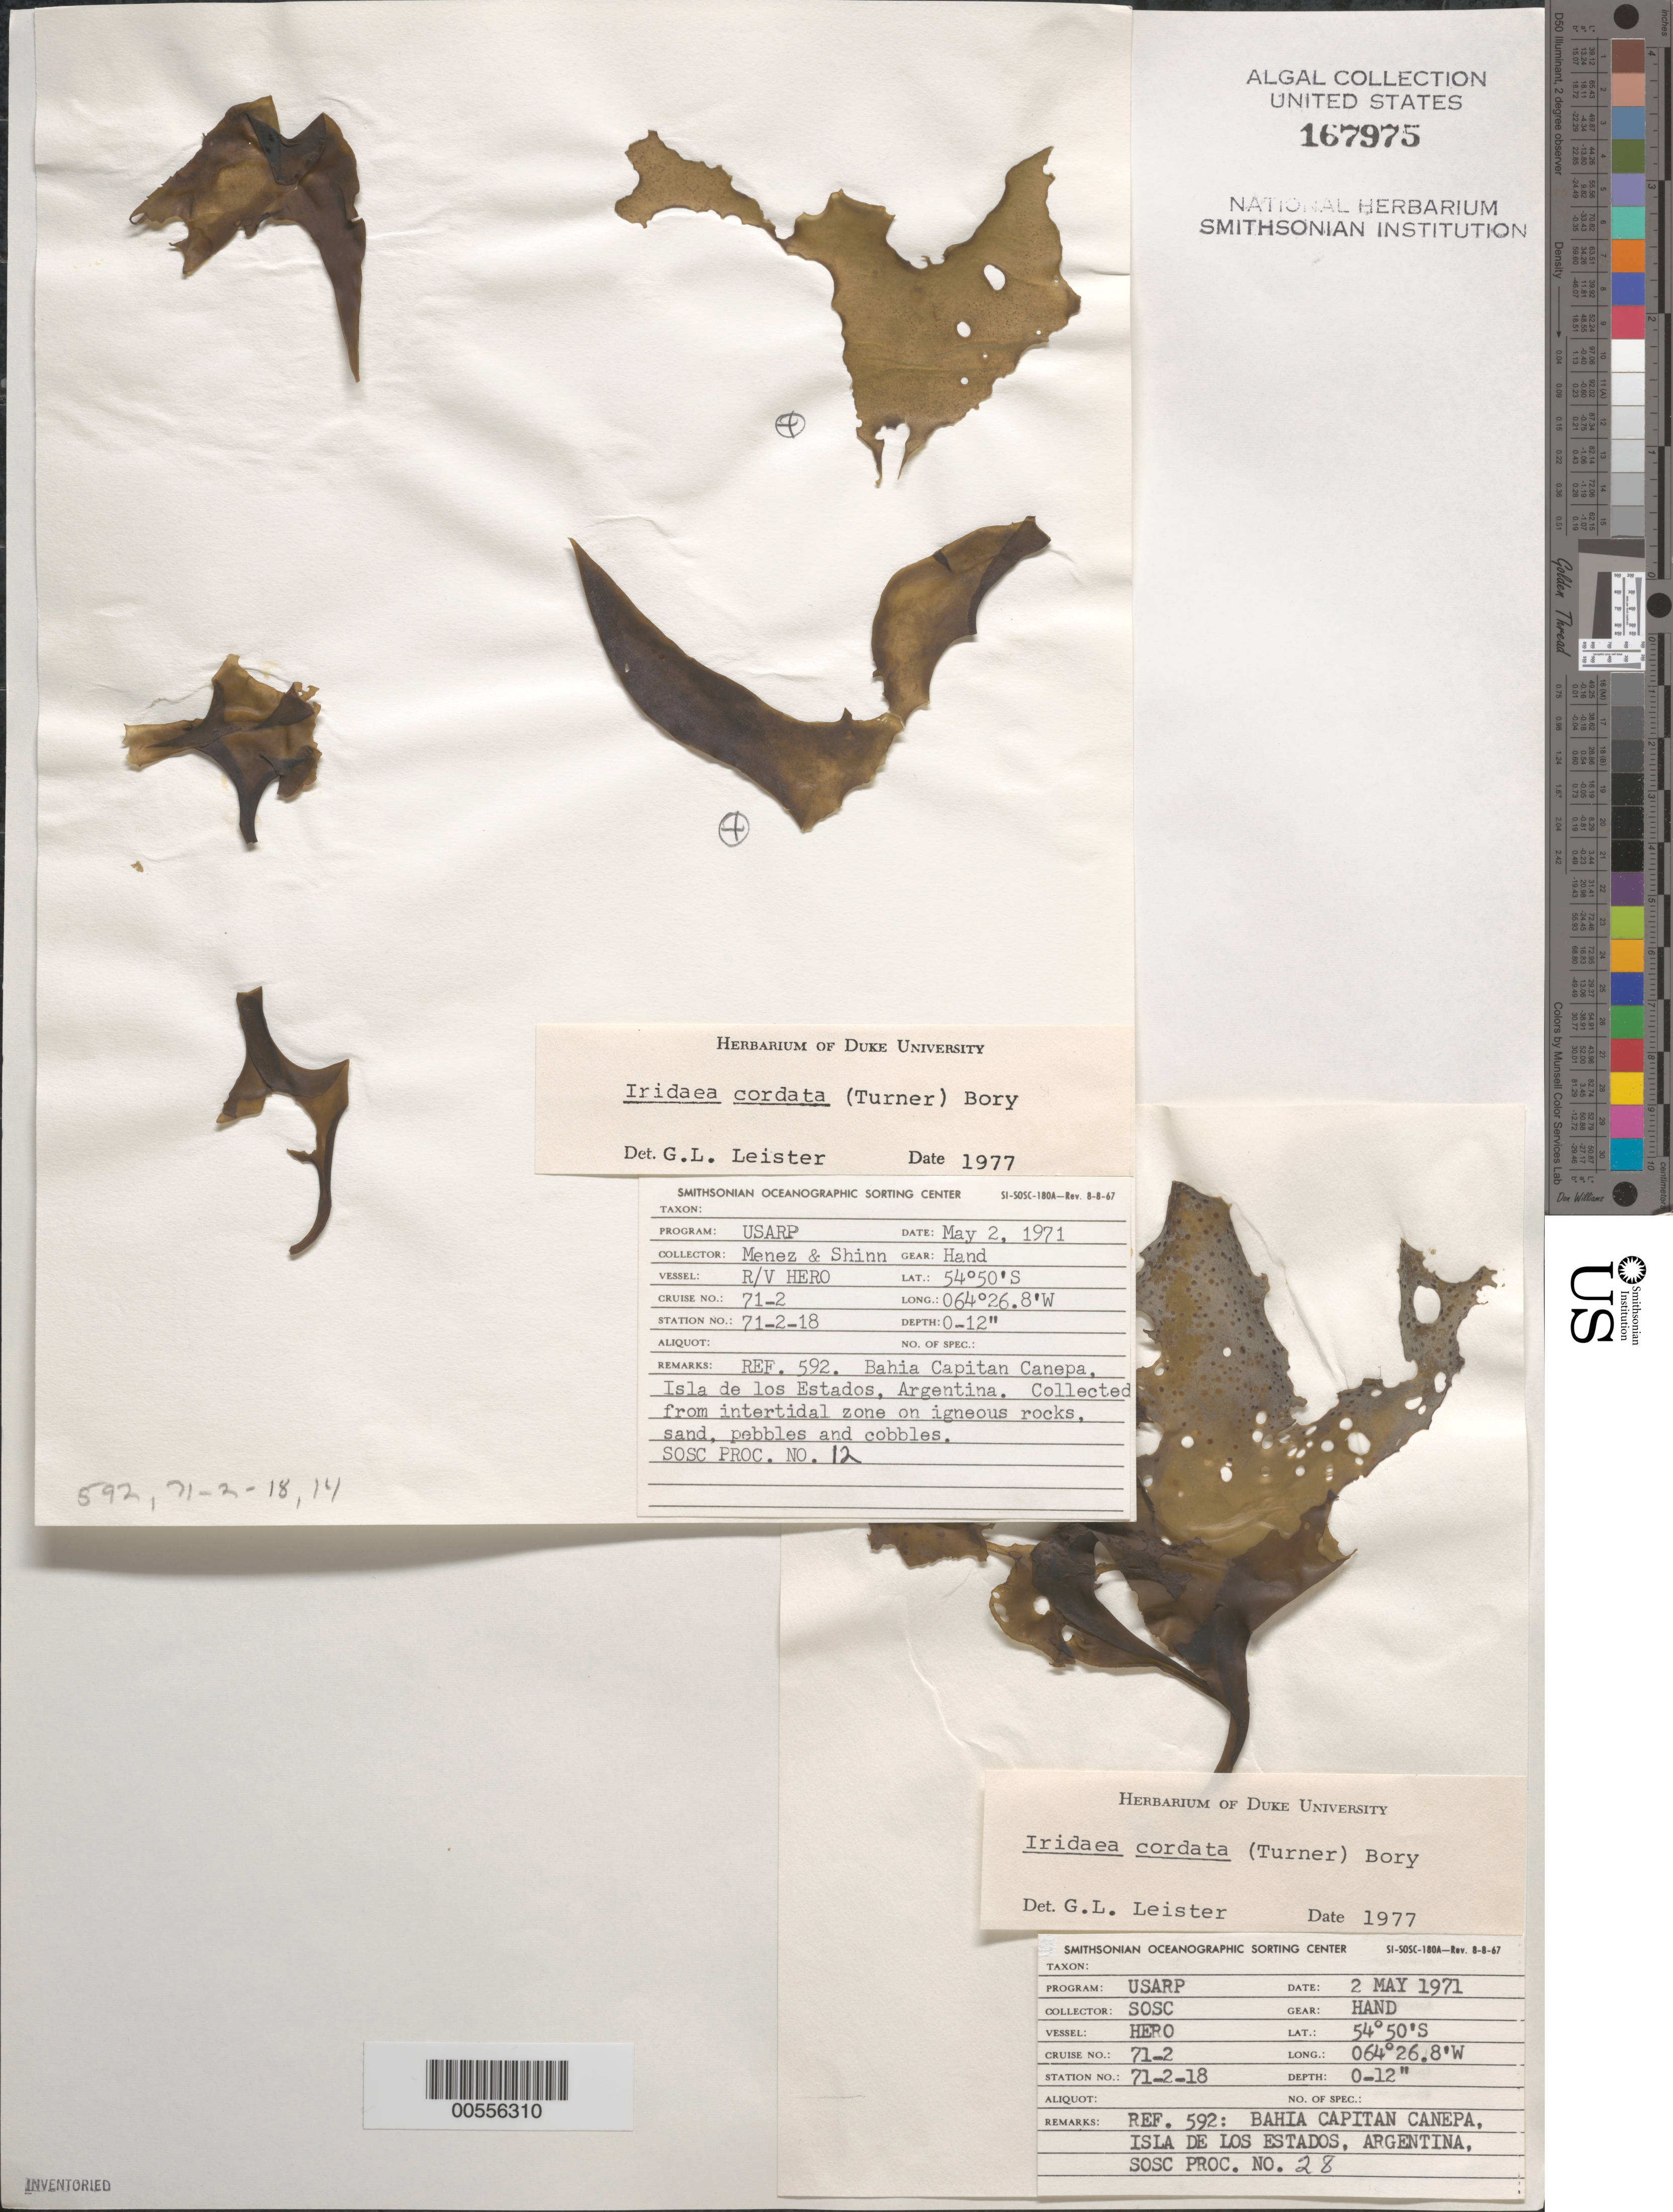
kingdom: Plantae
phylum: Rhodophyta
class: Florideophyceae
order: Gigartinales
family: Gigartinaceae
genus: Iridaea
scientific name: Iridaea cordata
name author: (Turner) Bory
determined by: Leister, G. L.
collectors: SOSC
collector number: Station 71-2-18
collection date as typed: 02 May 1971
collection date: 1971-05-02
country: Argentina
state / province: Tierra del Fuego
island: Isla de los Estados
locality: Bahia Capitan Canepa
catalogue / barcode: US 167975